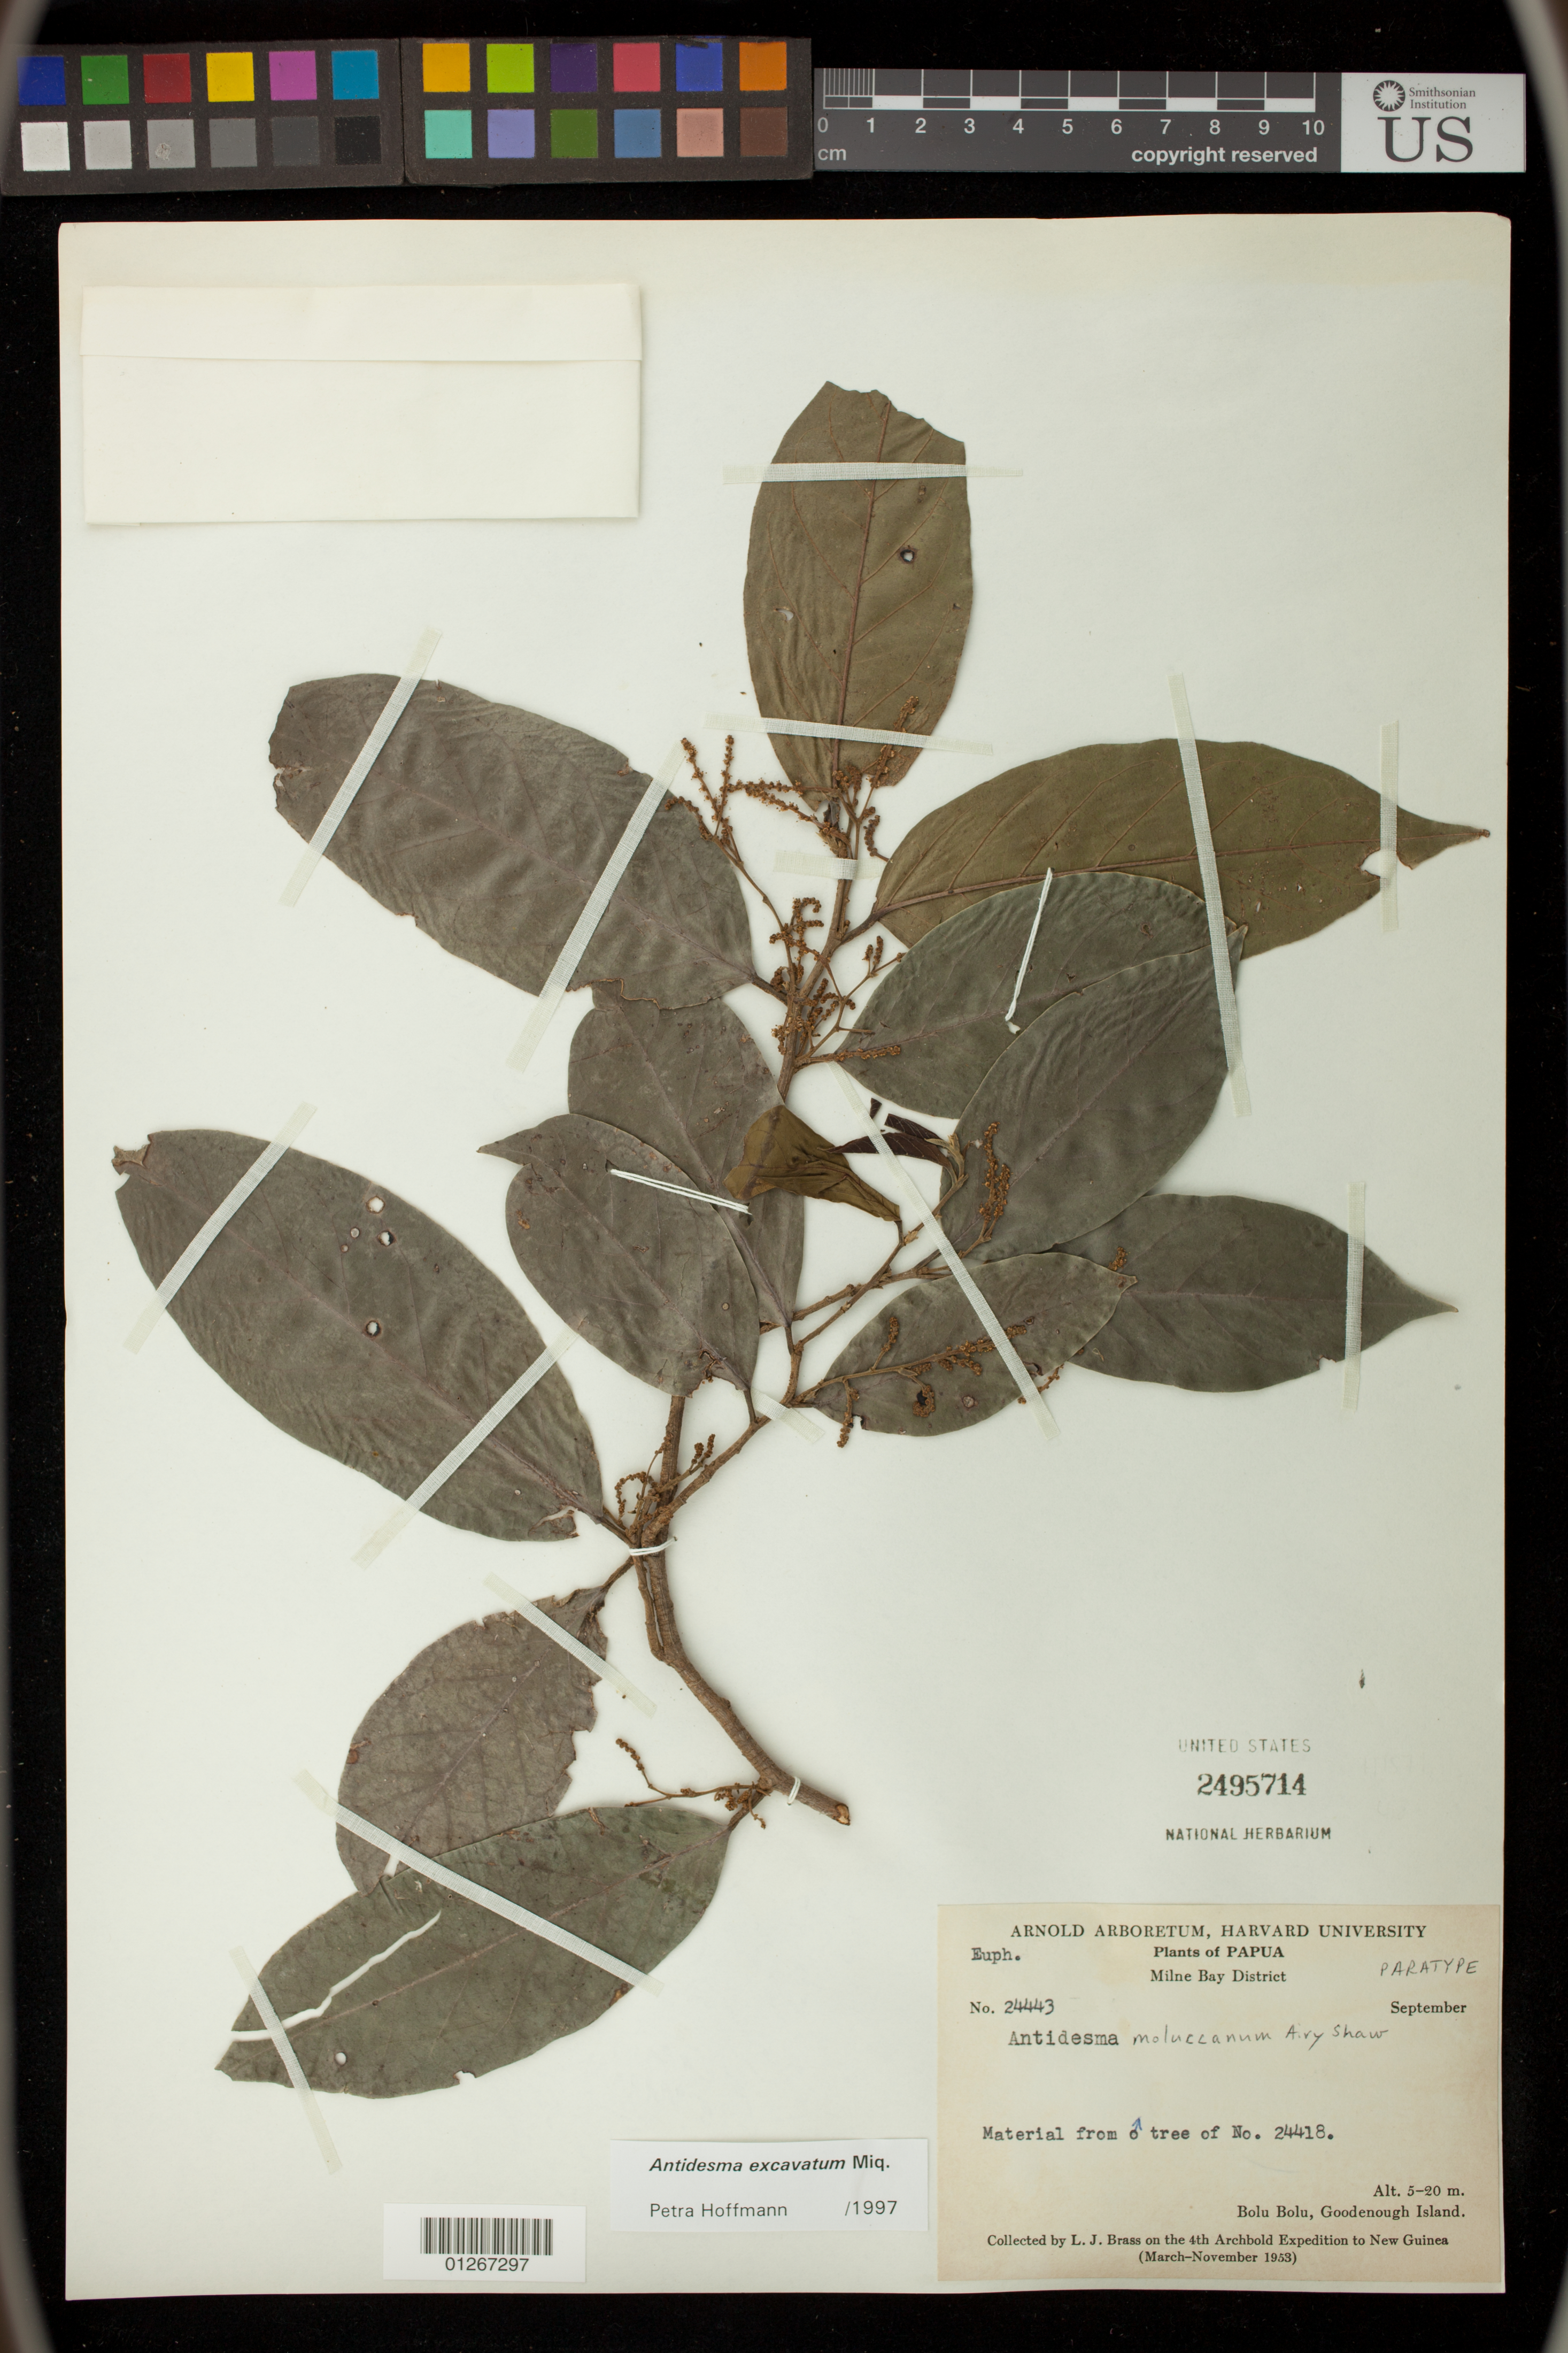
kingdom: Plantae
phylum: Tracheophyta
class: Magnoliopsida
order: Malpighiales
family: Phyllanthaceae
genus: Antidesma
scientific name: Antidesma excavatum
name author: Miq.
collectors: L. J. Brass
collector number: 24443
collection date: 1953-09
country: Papua New Guinea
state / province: Milne Bay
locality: Bolu Bolu, Goodenough Island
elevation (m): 5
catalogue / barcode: US 2495714